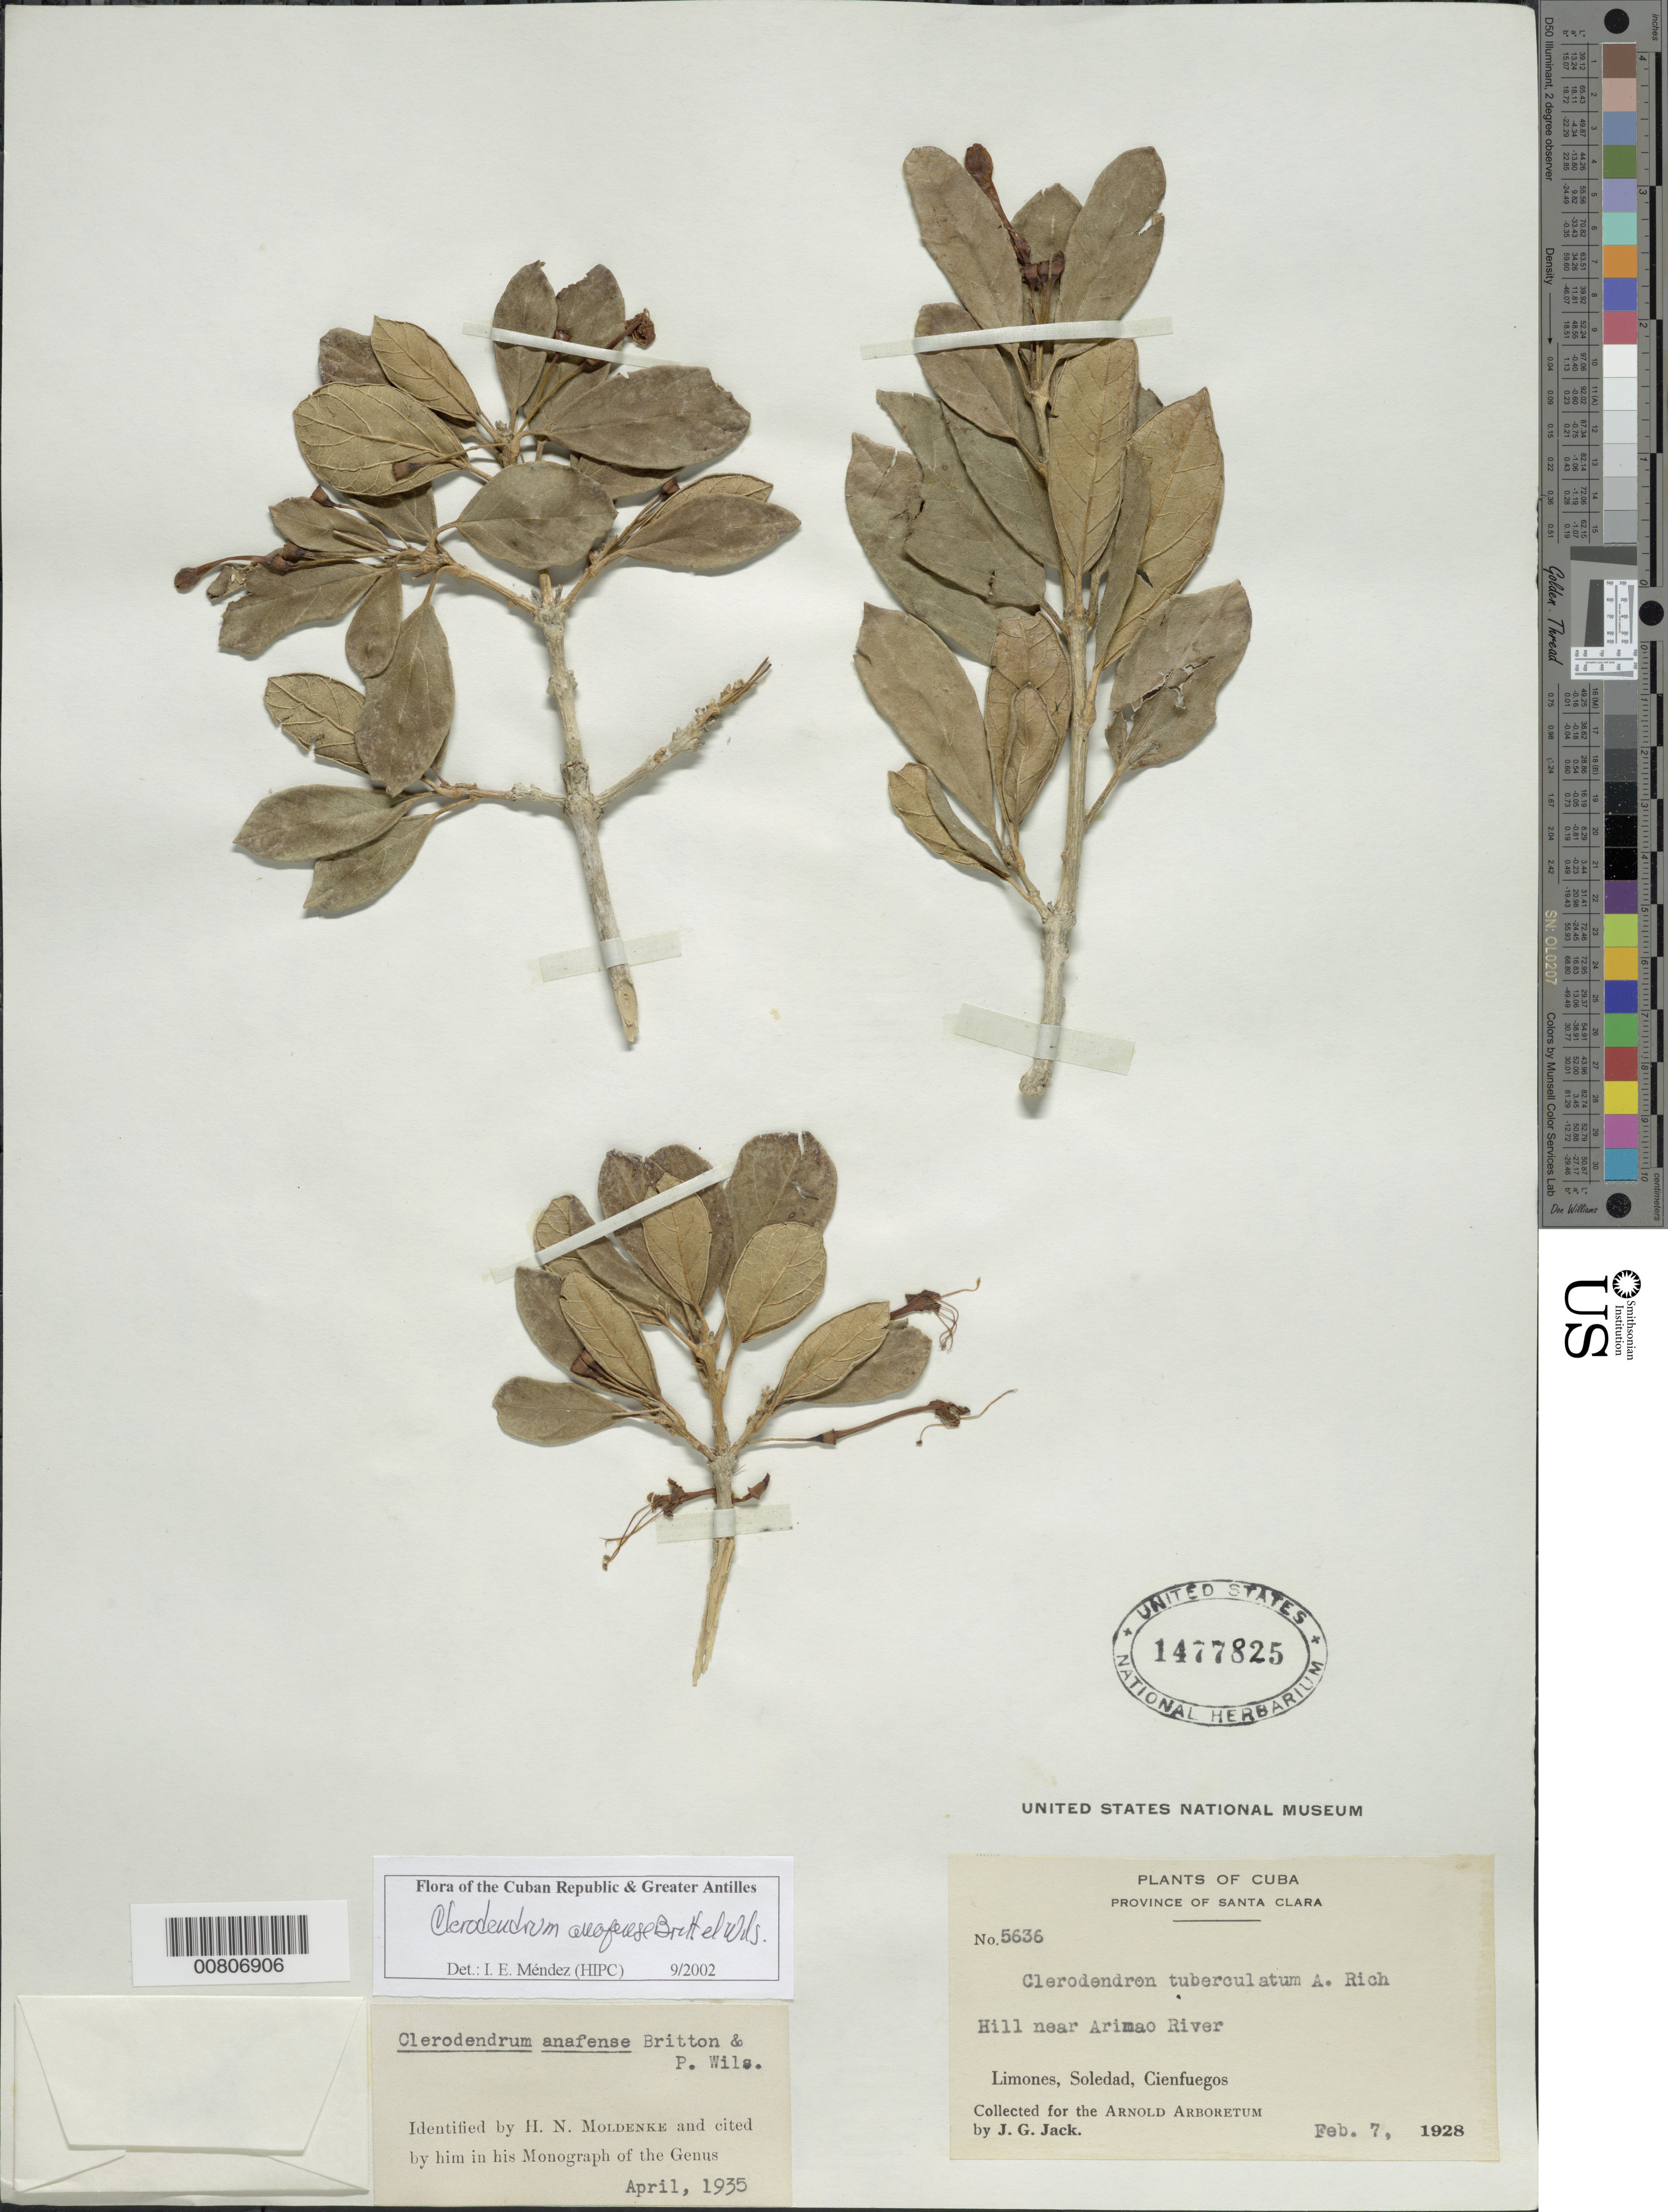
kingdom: Plantae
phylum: Tracheophyta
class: Magnoliopsida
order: Lamiales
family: Lamiaceae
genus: Clerodendrum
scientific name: Clerodendrum anafense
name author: Britton & P. Wilson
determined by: Méndez, Isidro E., (HIPC)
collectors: J. G. Jack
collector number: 5636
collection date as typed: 07 Feb 1928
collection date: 1928-02-07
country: Cuba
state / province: Cienfuegos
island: Cuba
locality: Santa Clara Prov , Limones, Soledad, near Arimao River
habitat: Hill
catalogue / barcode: US 1477825